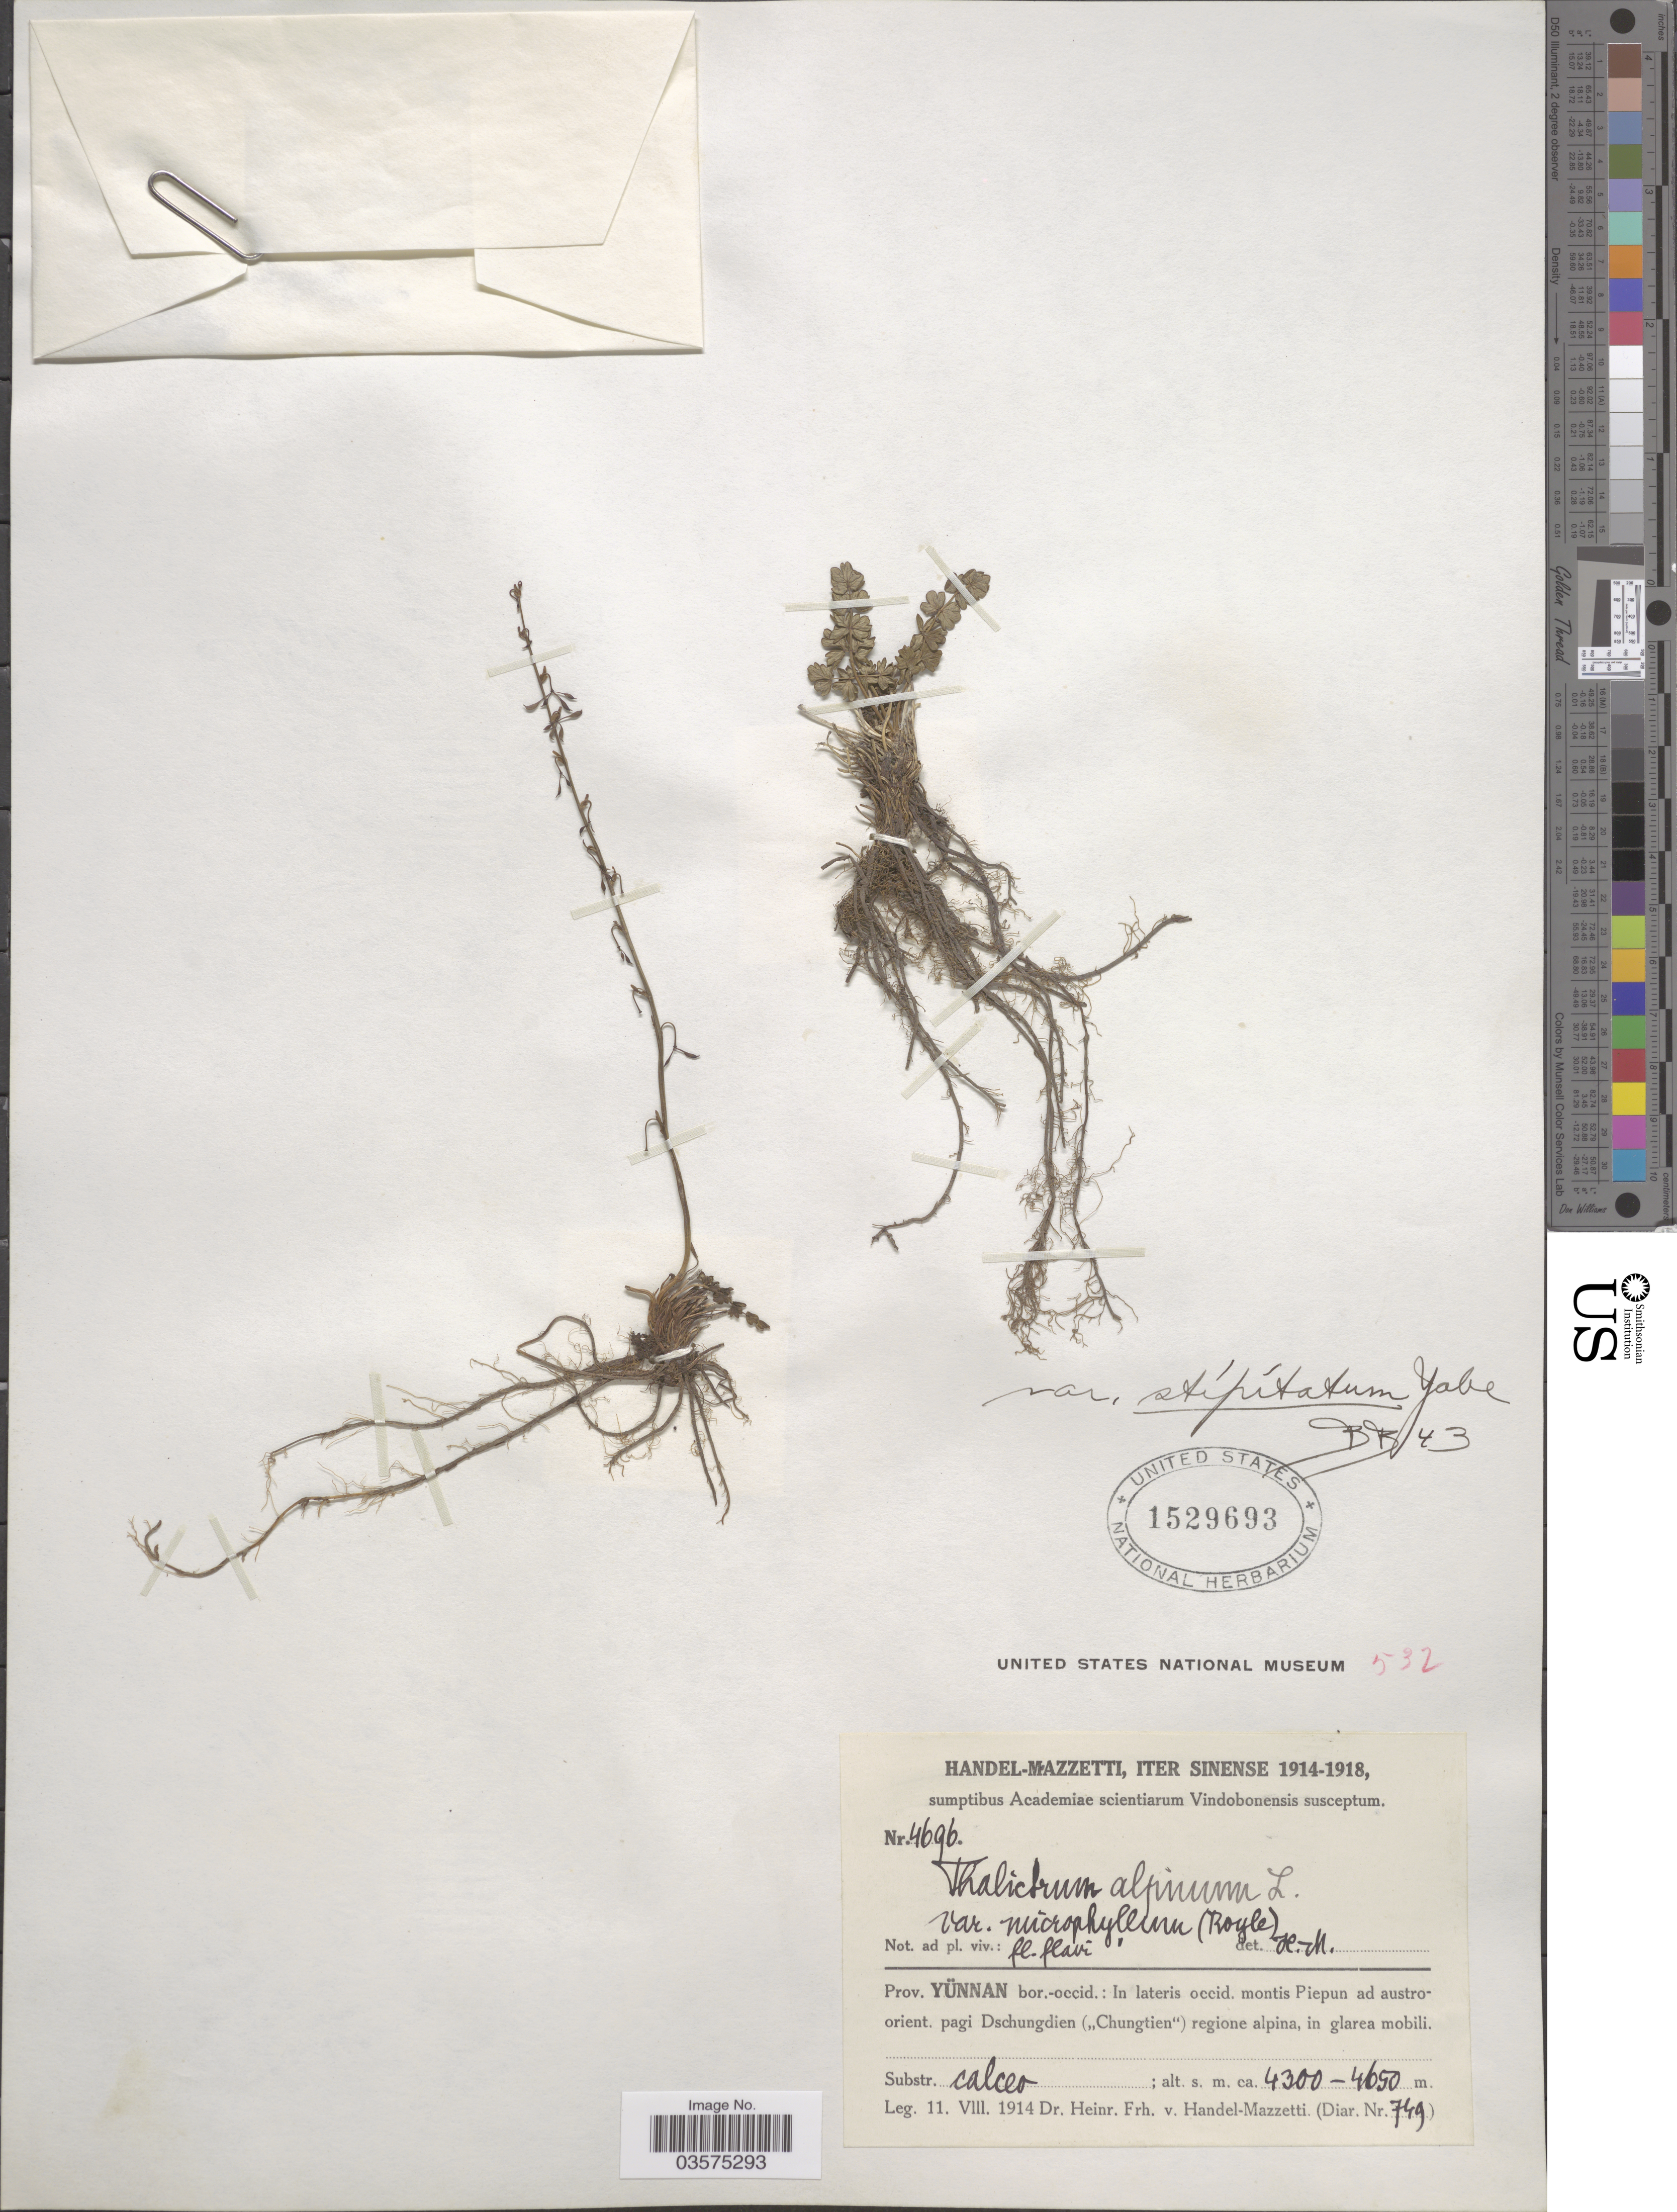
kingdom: Plantae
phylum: Tracheophyta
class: Magnoliopsida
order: Ranunculales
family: Ranunculaceae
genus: Thalictrum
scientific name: Thalictrum alpinum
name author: L.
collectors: H. Handel-Mazzetti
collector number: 4696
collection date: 1914-08-11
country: China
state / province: Yunnan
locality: Prov. Yünnan bor.-occid.: In lateris occid. montis Piepun ad austro-orient. pagi Dschungdien (,,Chungtien') regione alpina, in glarea mobili. Substr. calceo.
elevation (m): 4300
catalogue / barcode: US 1529693